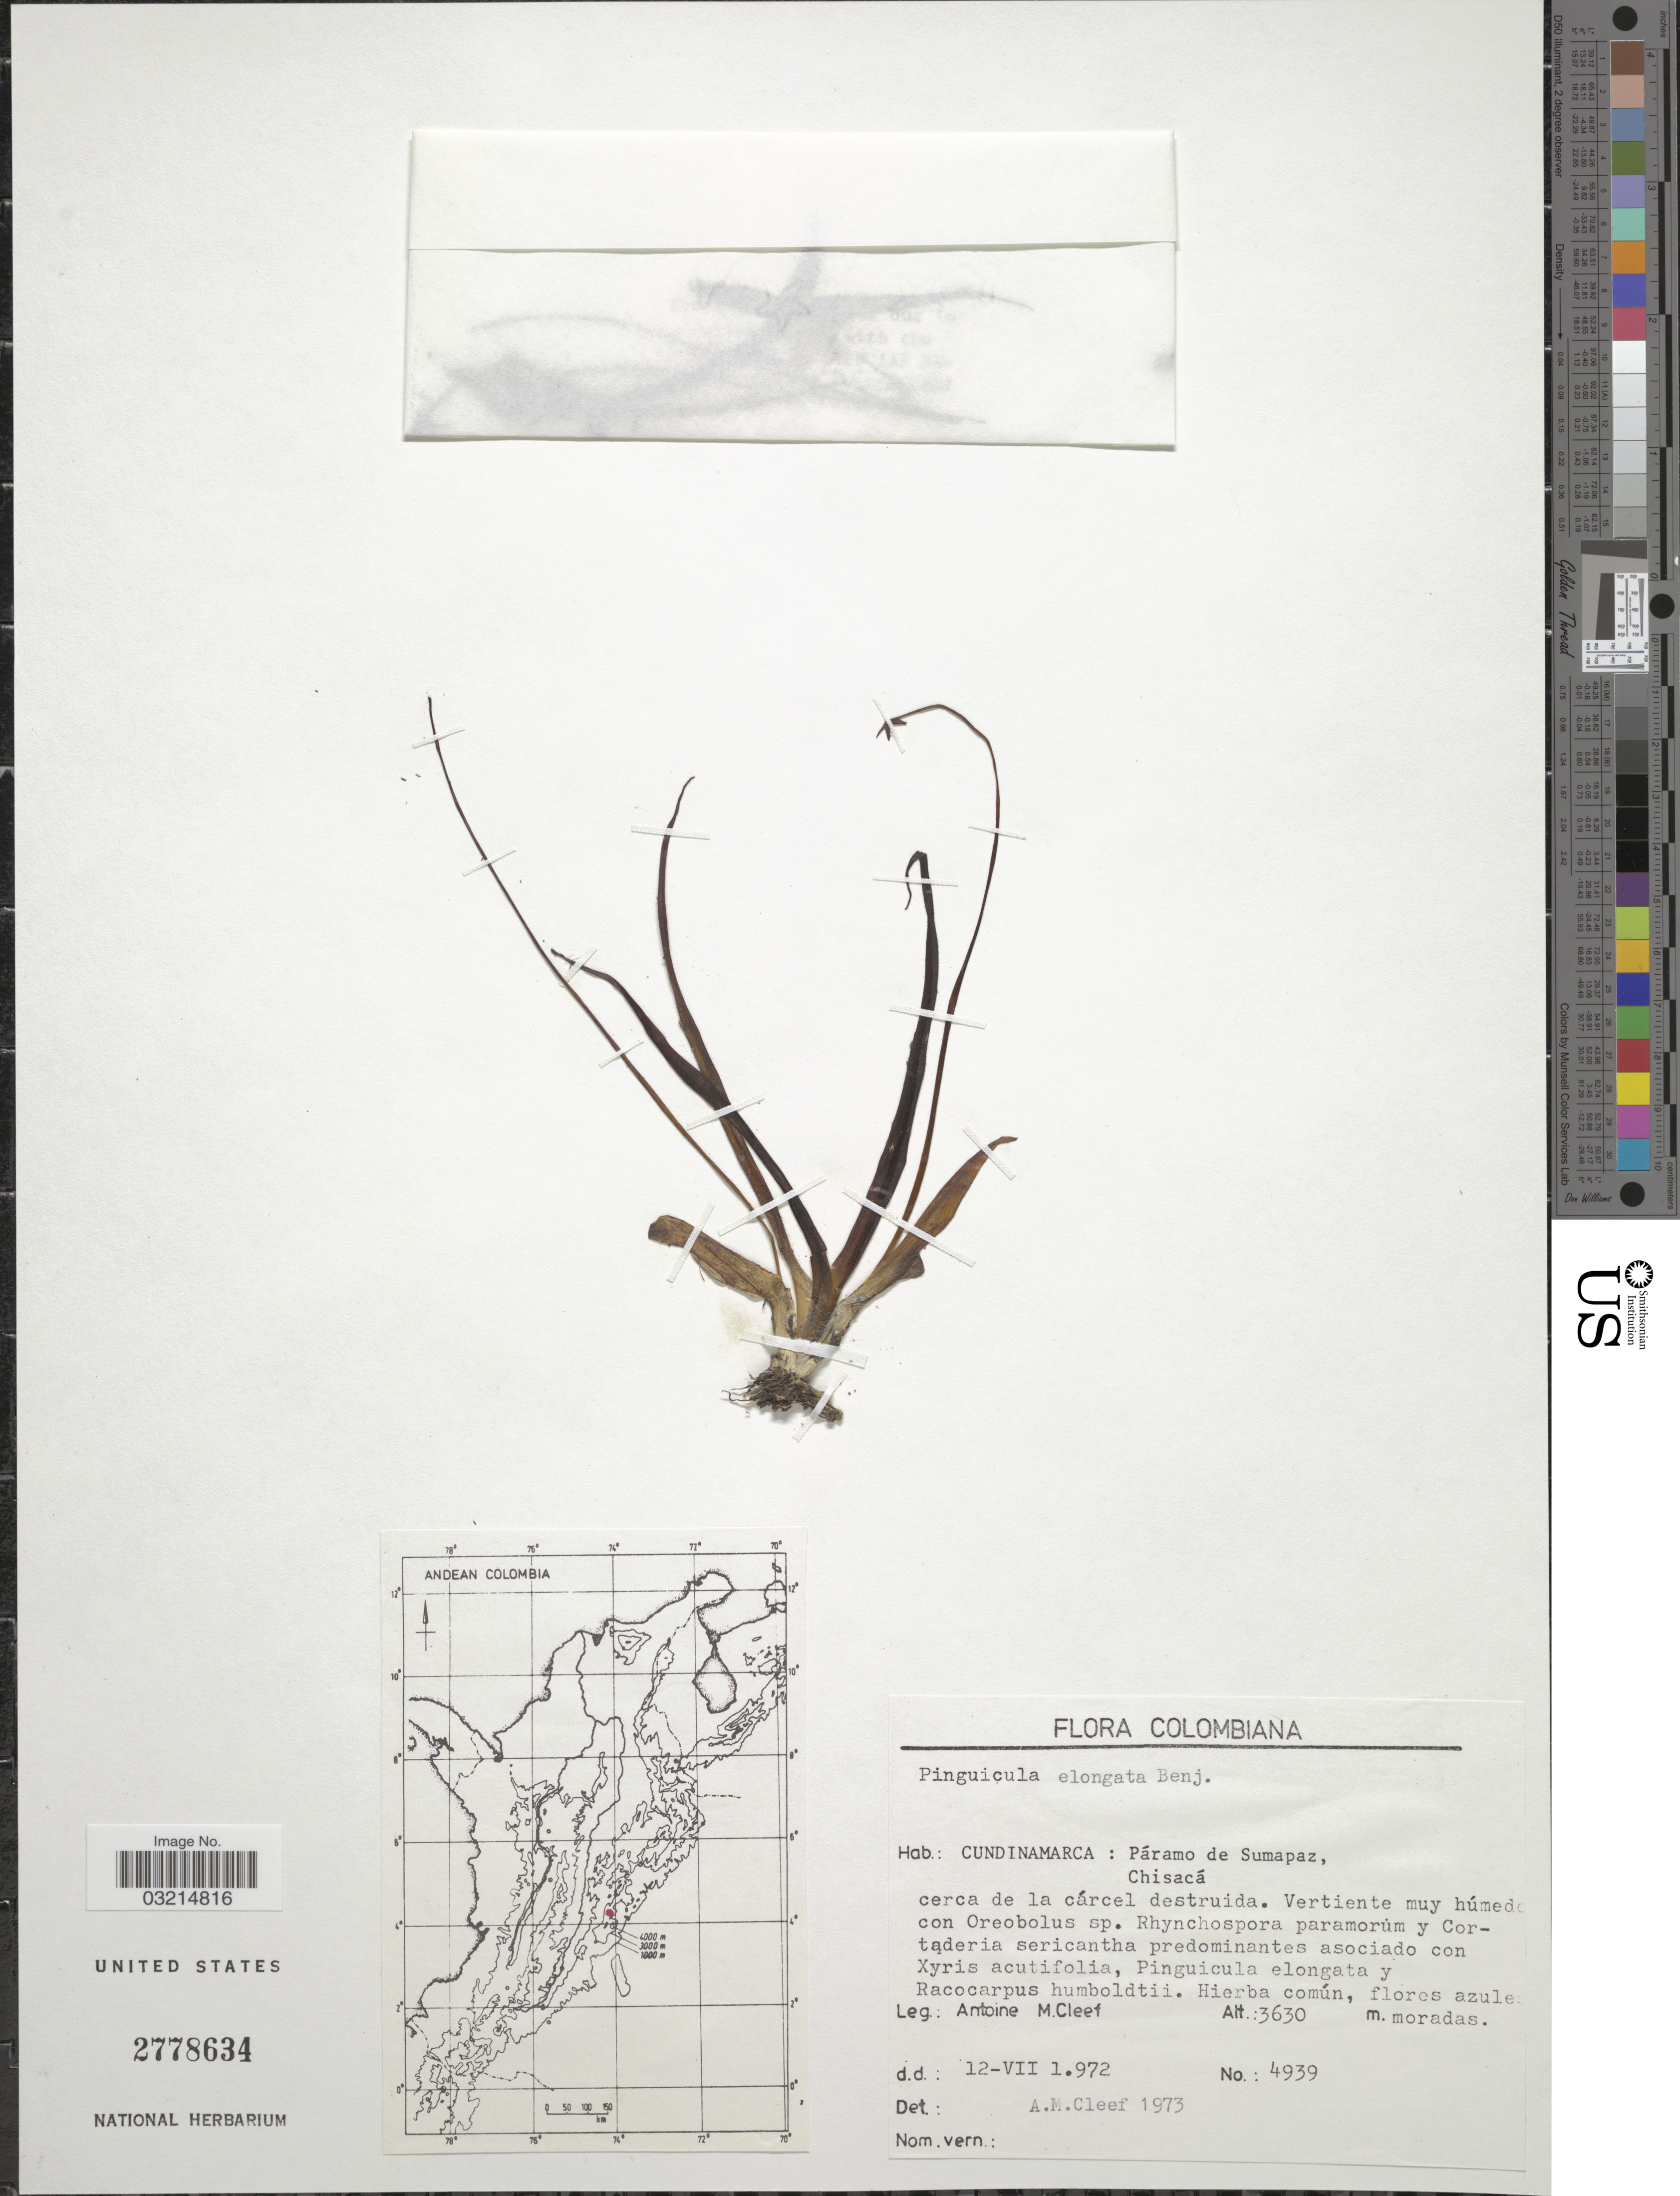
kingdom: Plantae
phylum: Tracheophyta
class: Magnoliopsida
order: Lamiales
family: Lentibulariaceae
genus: Pinguicula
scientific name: Pinguicula elongata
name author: Benj.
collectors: A. M. Cleef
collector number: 4939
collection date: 1972-07-12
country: Colombia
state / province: Cundinamarca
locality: Páramo de Sumapaz, Chisacá, cerca de la cárcel destruida.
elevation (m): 3630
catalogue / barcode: US 2778634